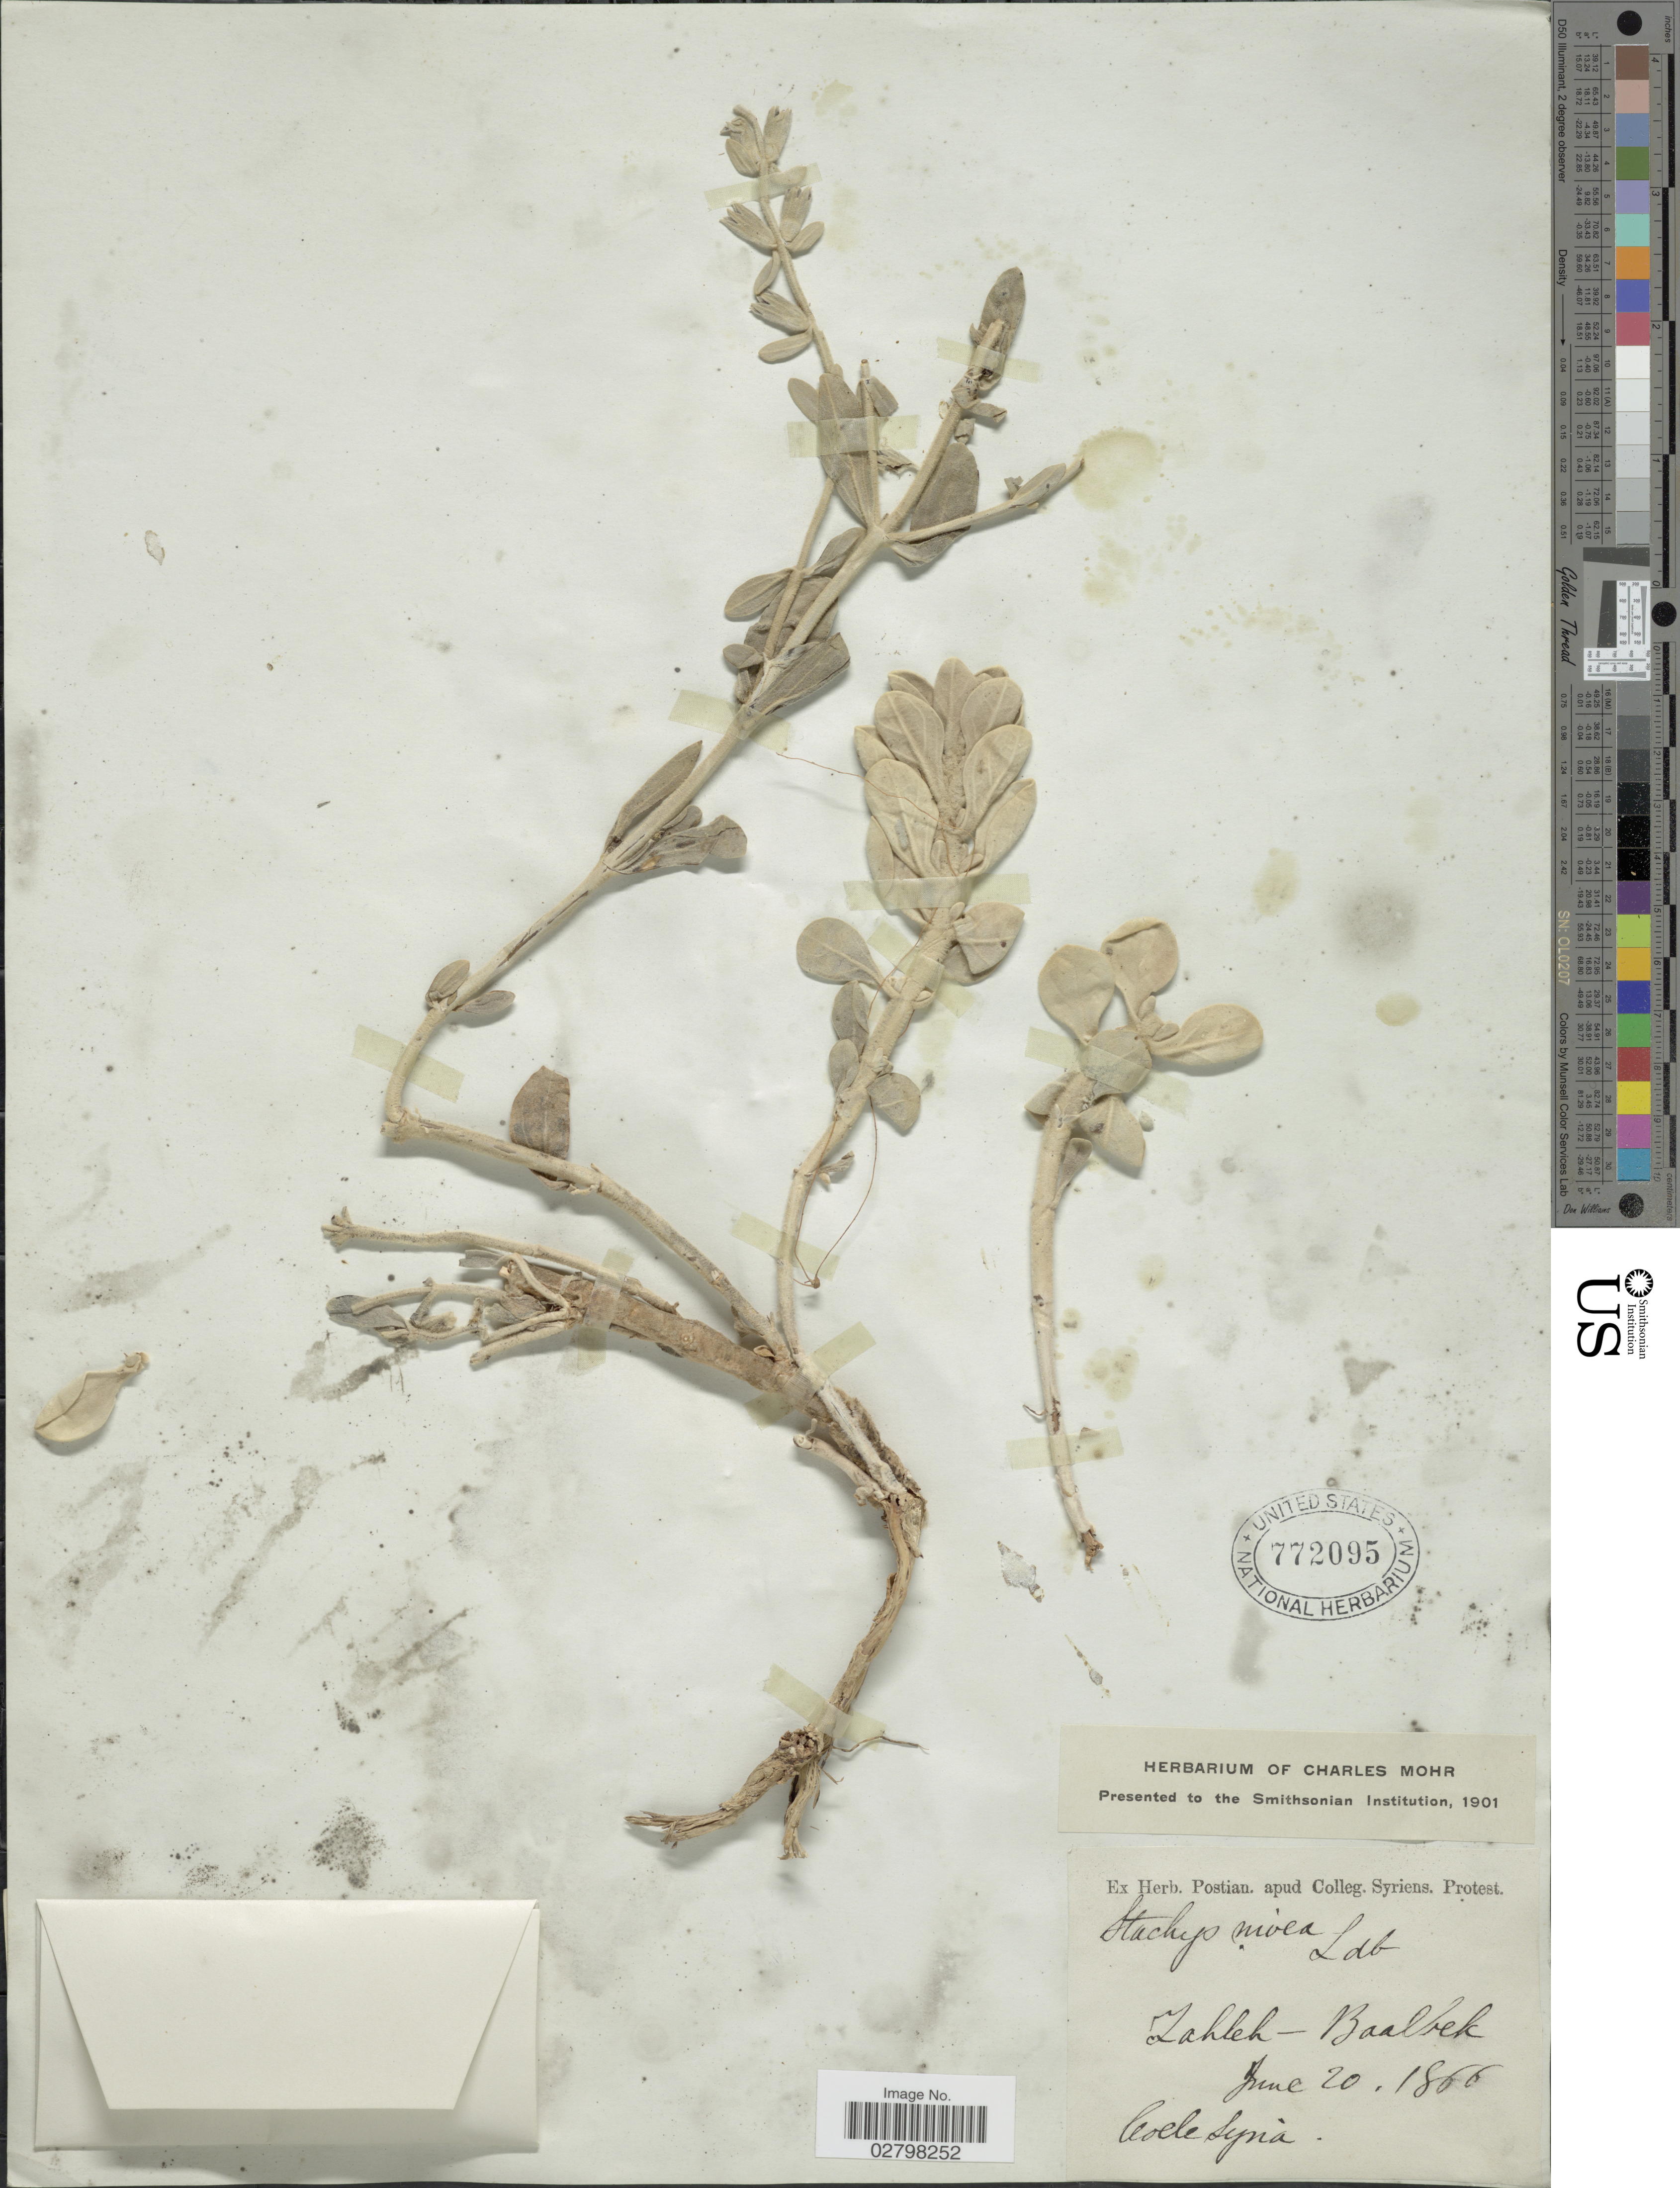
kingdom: Plantae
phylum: Tracheophyta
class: Magnoliopsida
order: Lamiales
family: Lamiaceae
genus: Stachys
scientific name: Stachys nivea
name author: Labill.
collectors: ex herb. Postian. apud Colleg. Syriens. Protest. USE "Fannie P. A. Shepard" (10308853) AS PRIMARY COLLECTOR INSTEAD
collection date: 1866-06-20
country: Lebanon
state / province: Baalbek-Hermel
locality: Zahleh - Baalbek. Coele Syria. [interpreted]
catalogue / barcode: US 772095